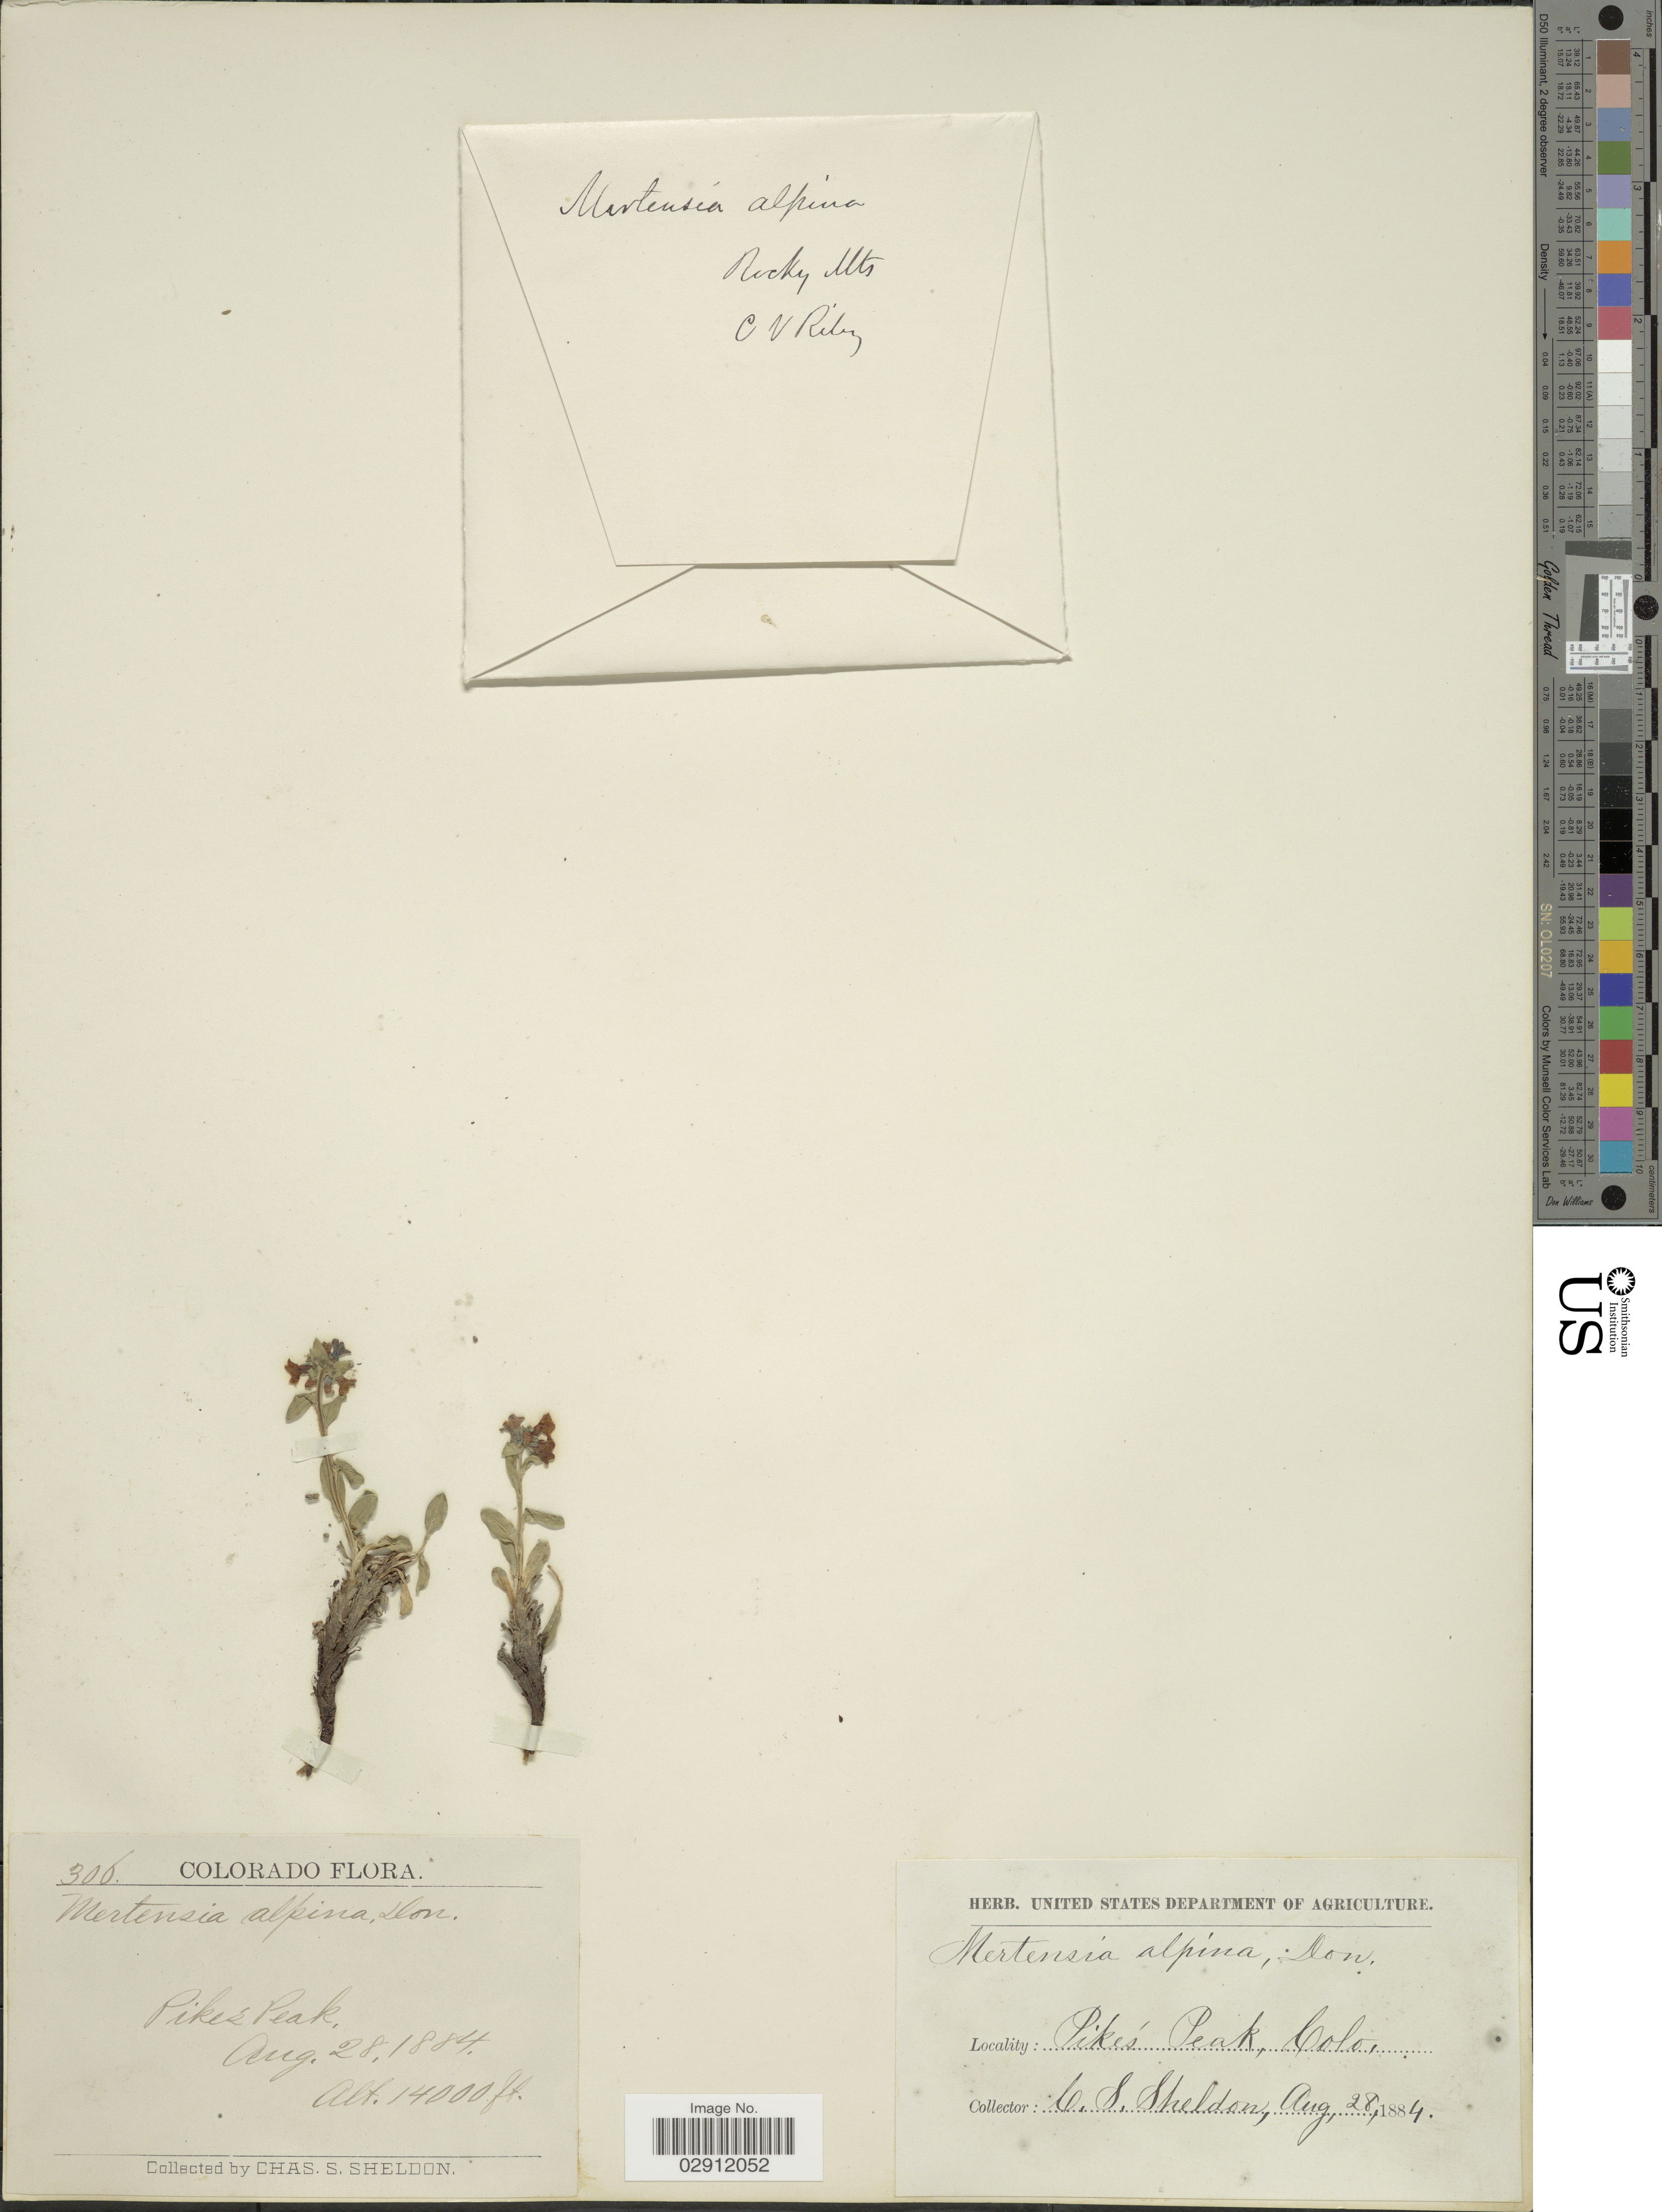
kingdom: Plantae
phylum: Tracheophyta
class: Magnoliopsida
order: Boraginales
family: Boraginaceae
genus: Mertensia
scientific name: Mertensia alpina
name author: (Torr.) G. Don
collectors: C. S. Sheldon & C. Riley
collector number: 306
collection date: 1884-08-28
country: United States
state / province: Colorado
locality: Pike's Peak, Colo. Rocky Mts.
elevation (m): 4267